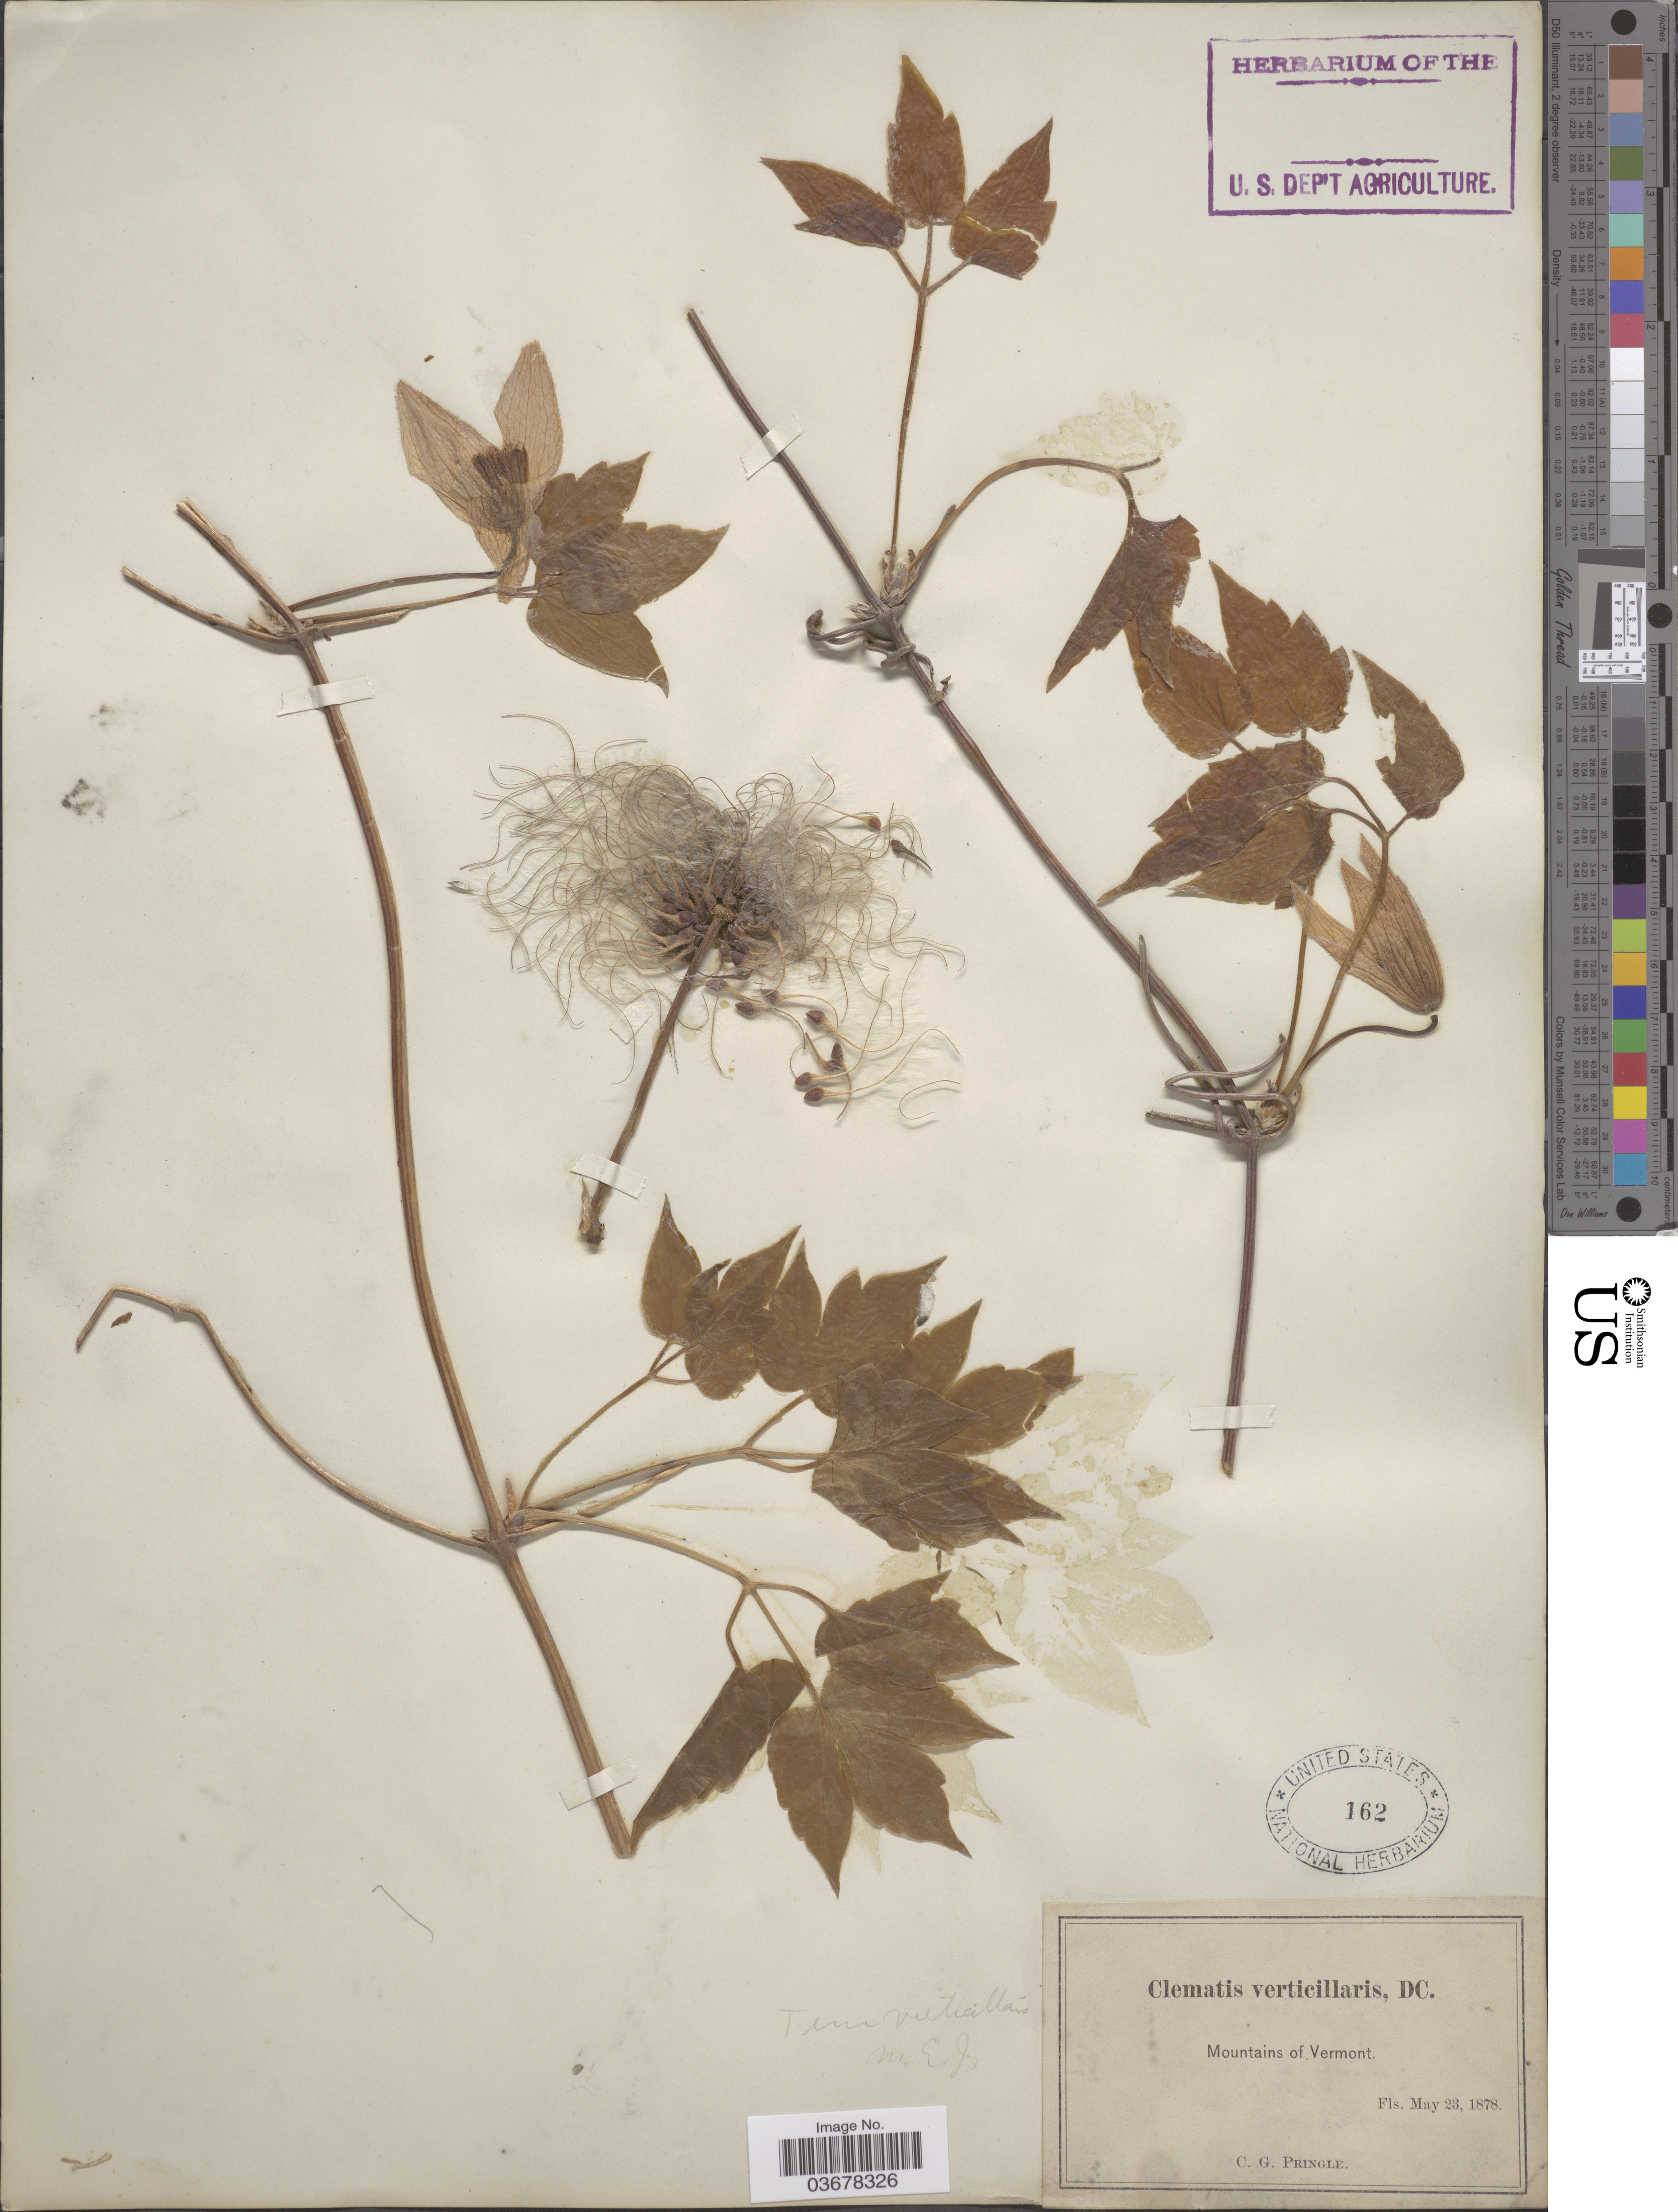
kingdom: Plantae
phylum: Tracheophyta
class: Magnoliopsida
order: Ranunculales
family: Ranunculaceae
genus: Clematis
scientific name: Clematis verticillaris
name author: DC.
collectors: C. G. Pringle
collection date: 1878-05-23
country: United States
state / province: Vermont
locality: Mountains of Vermont.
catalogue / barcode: US 162